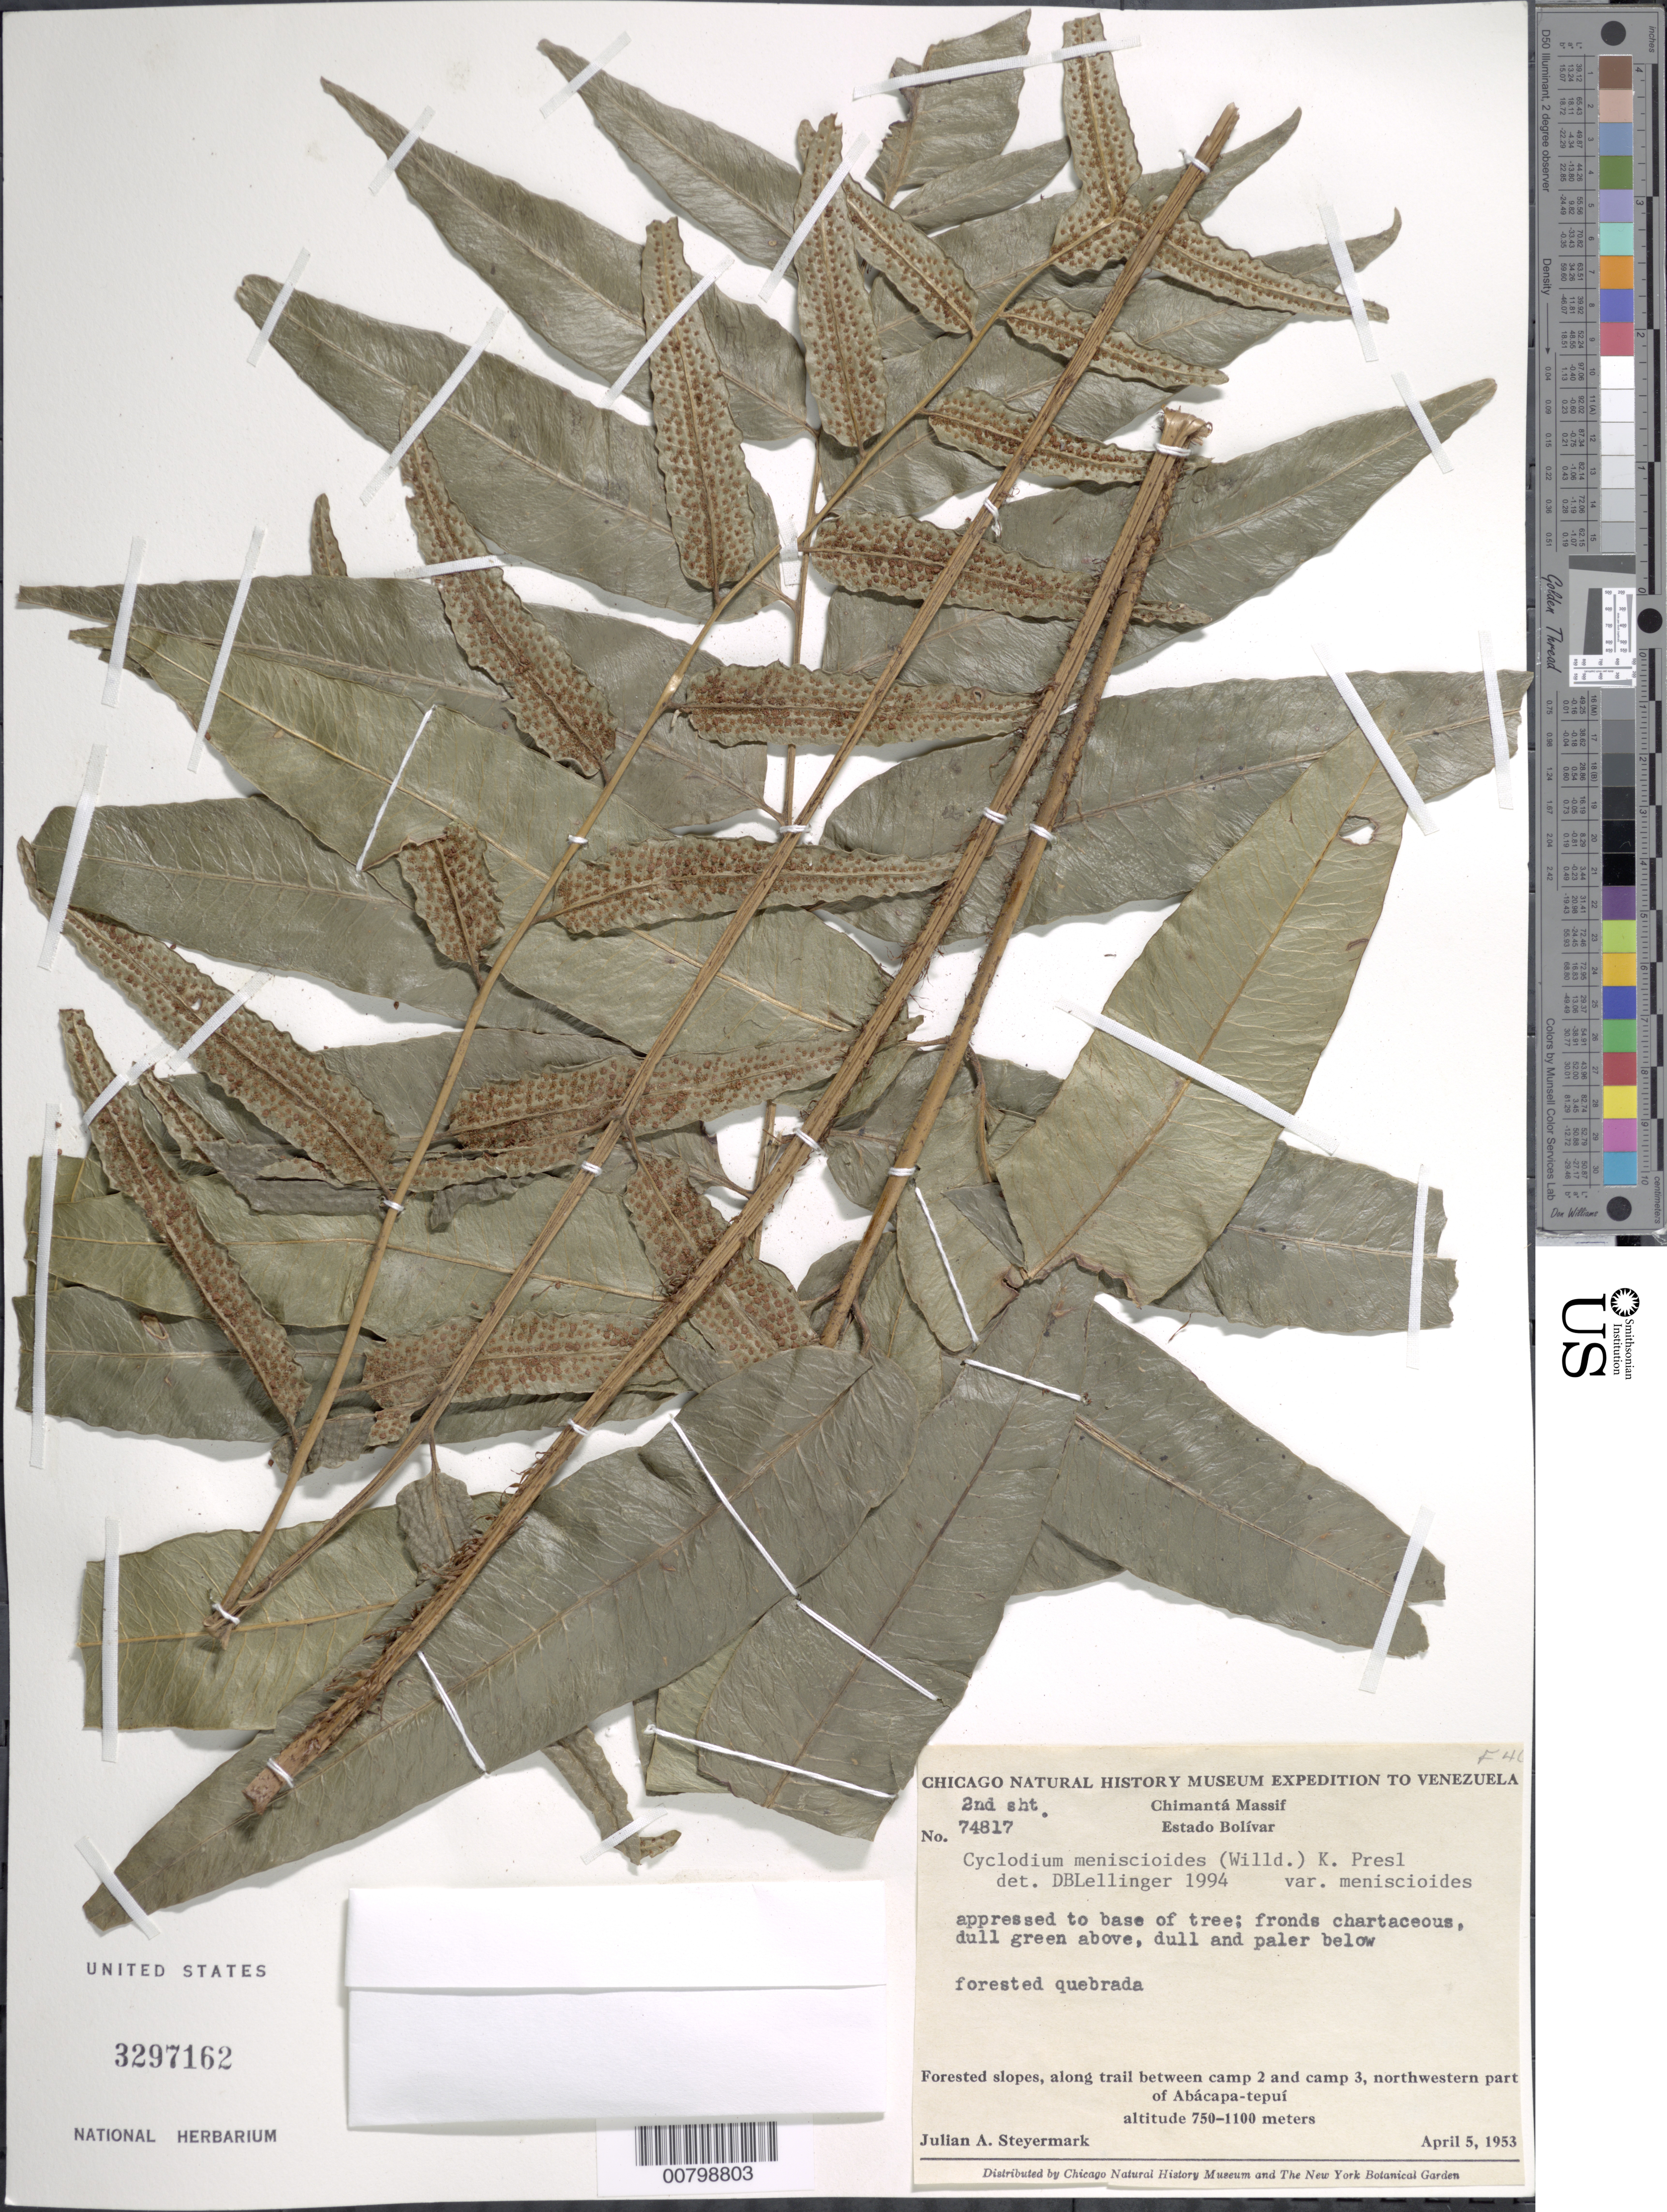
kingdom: Plantae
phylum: Tracheophyta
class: Polypodiopsida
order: Polypodiales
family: Dryopteridaceae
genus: Cyclodium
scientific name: Cyclodium meniscioides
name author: (Willd.) C. Presl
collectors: J. Steyermark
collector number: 74817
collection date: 1953-04-05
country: Venezuela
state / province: Bolivar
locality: Chimanta Massif,. Estado Bolivar. Forested slopes, along trail between camp 2 and camp 3, northwestern part of Abacapa-tepui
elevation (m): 750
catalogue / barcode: US 3297162